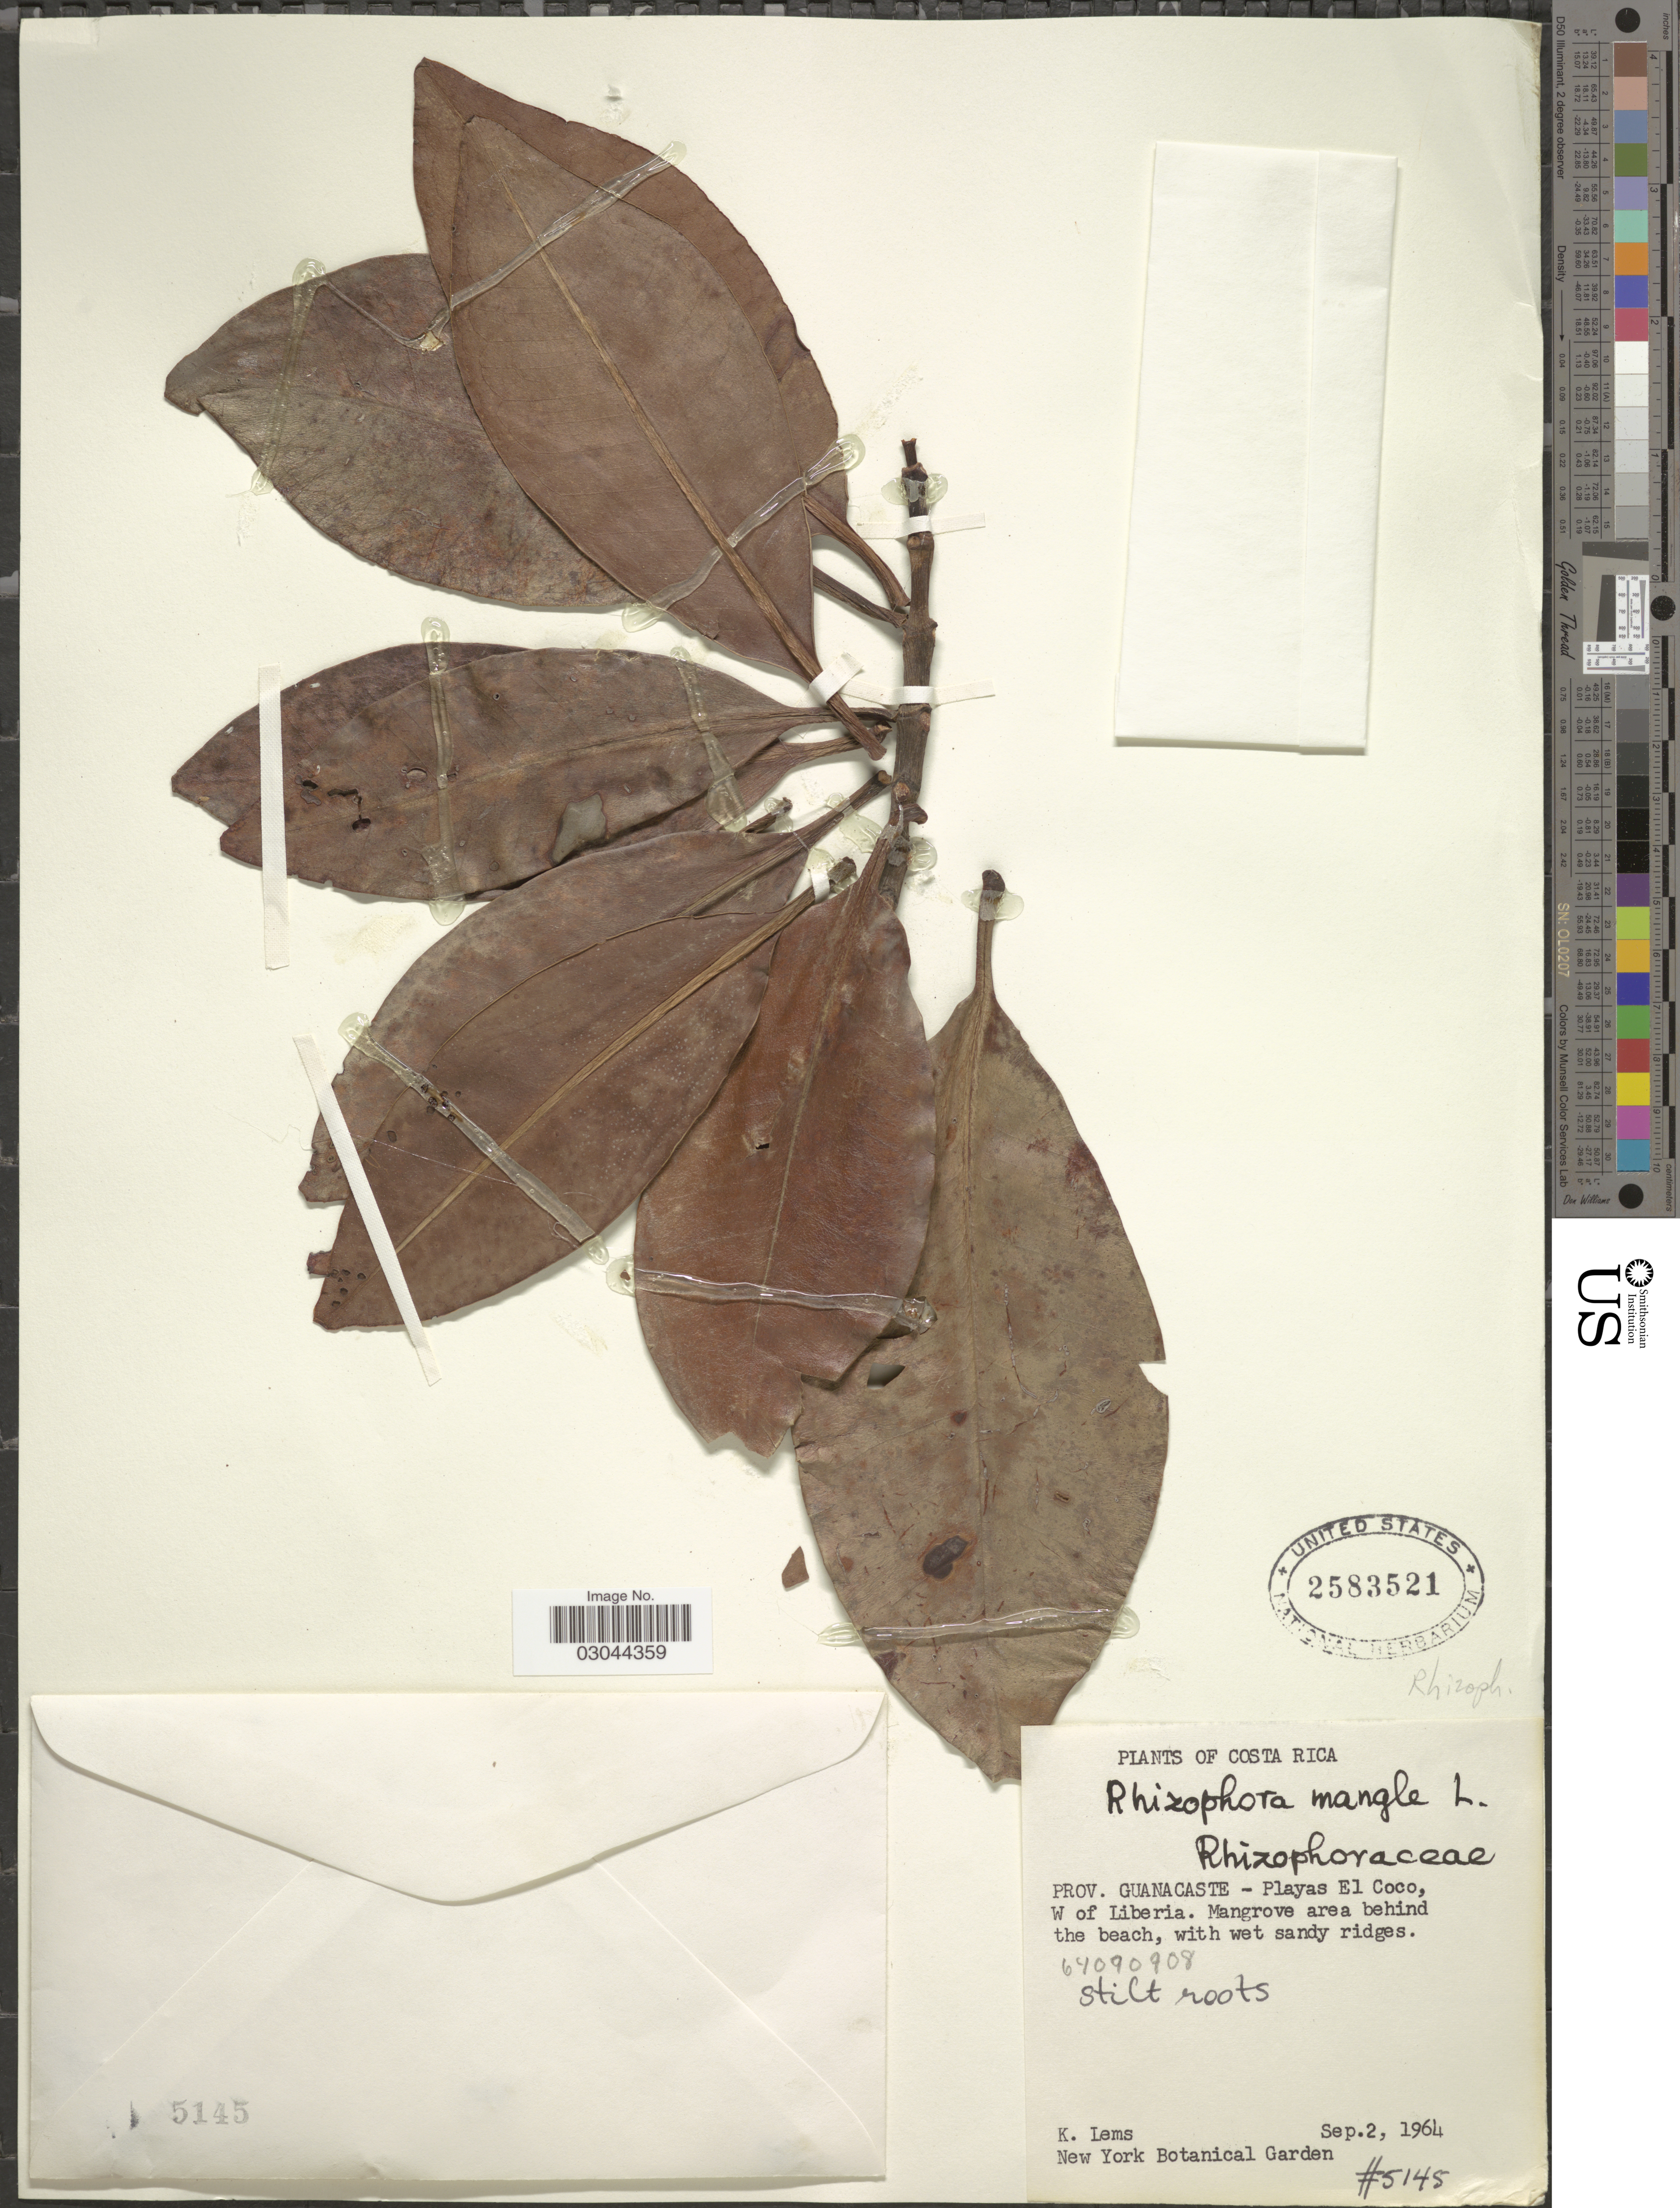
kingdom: Plantae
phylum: Tracheophyta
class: Magnoliopsida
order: Malpighiales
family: Rhizophoraceae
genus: Rhizophora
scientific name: Rhizophora mangle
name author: L.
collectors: K. Lems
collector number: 5145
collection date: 1964-09-02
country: Costa Rica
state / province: Guanacaste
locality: Prov. Guanacaste - Playas El Coco, W of Liberia.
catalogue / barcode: US 2583521